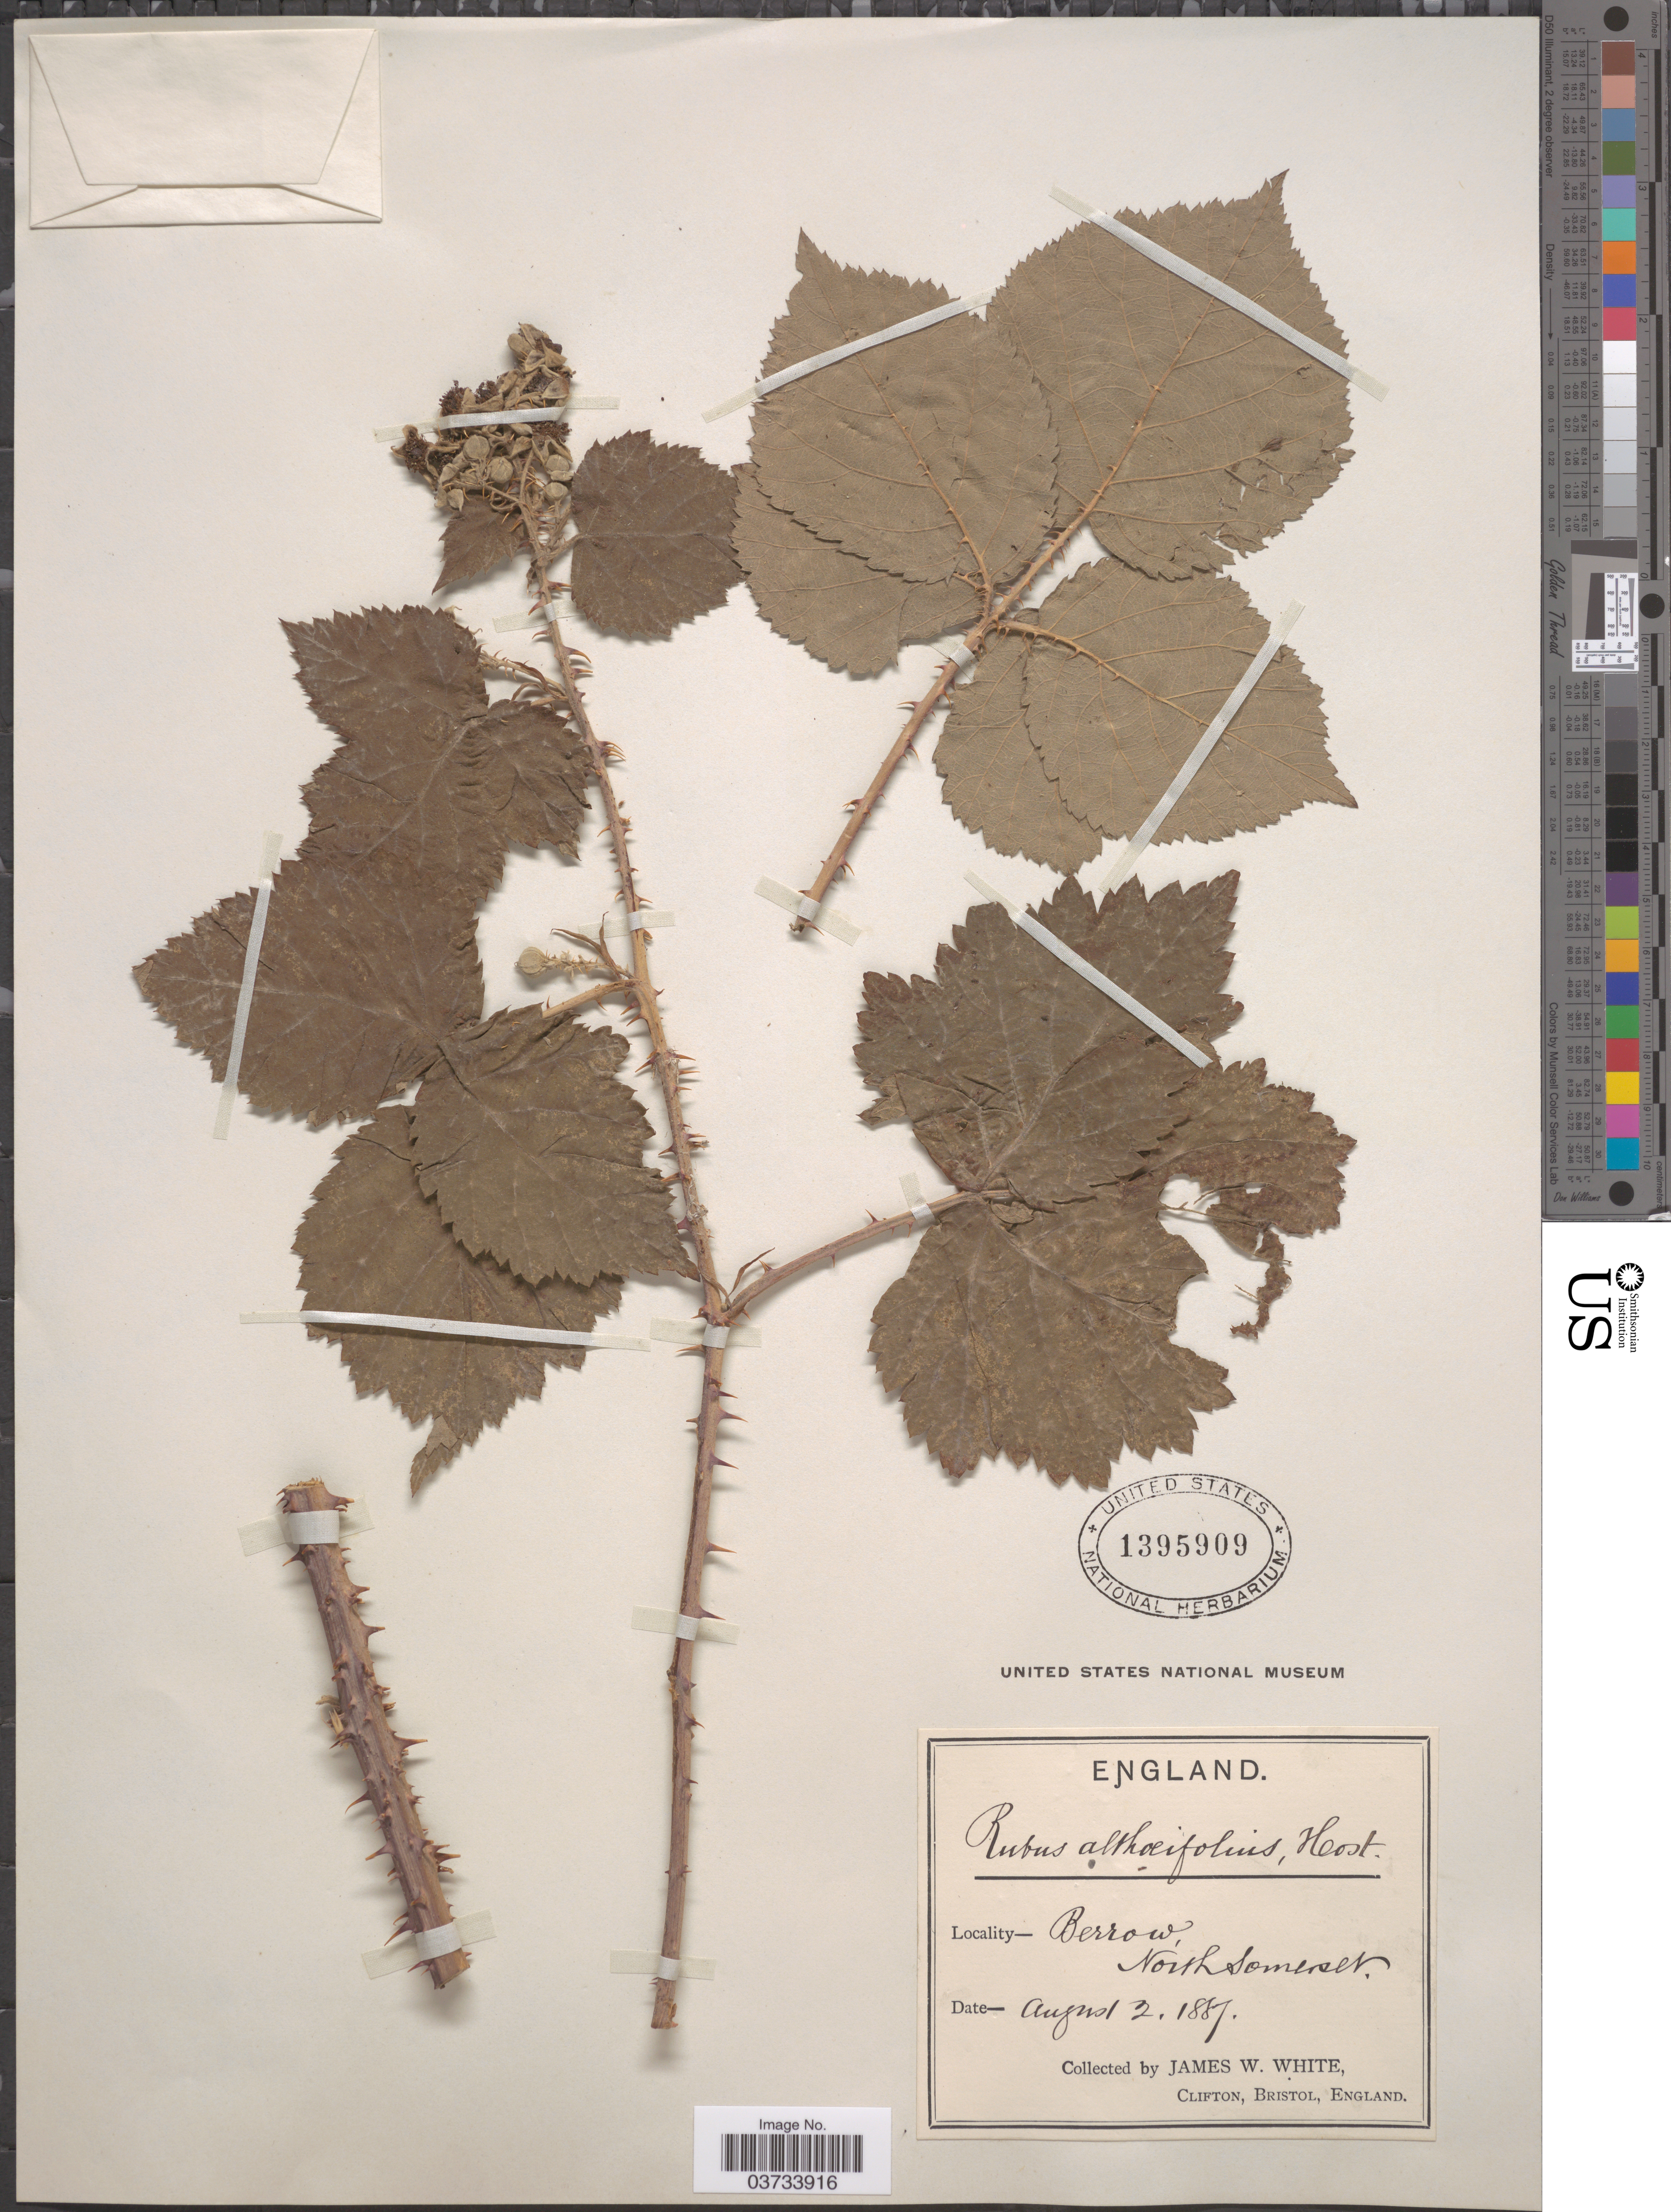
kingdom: Plantae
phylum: Tracheophyta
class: Magnoliopsida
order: Rosales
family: Rosaceae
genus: Rubus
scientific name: Rubus althaeifolius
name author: Bab.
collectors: J. W. White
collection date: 1887-08-02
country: United Kingdom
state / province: England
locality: Berrow, North Somerset.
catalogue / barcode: US 1395909